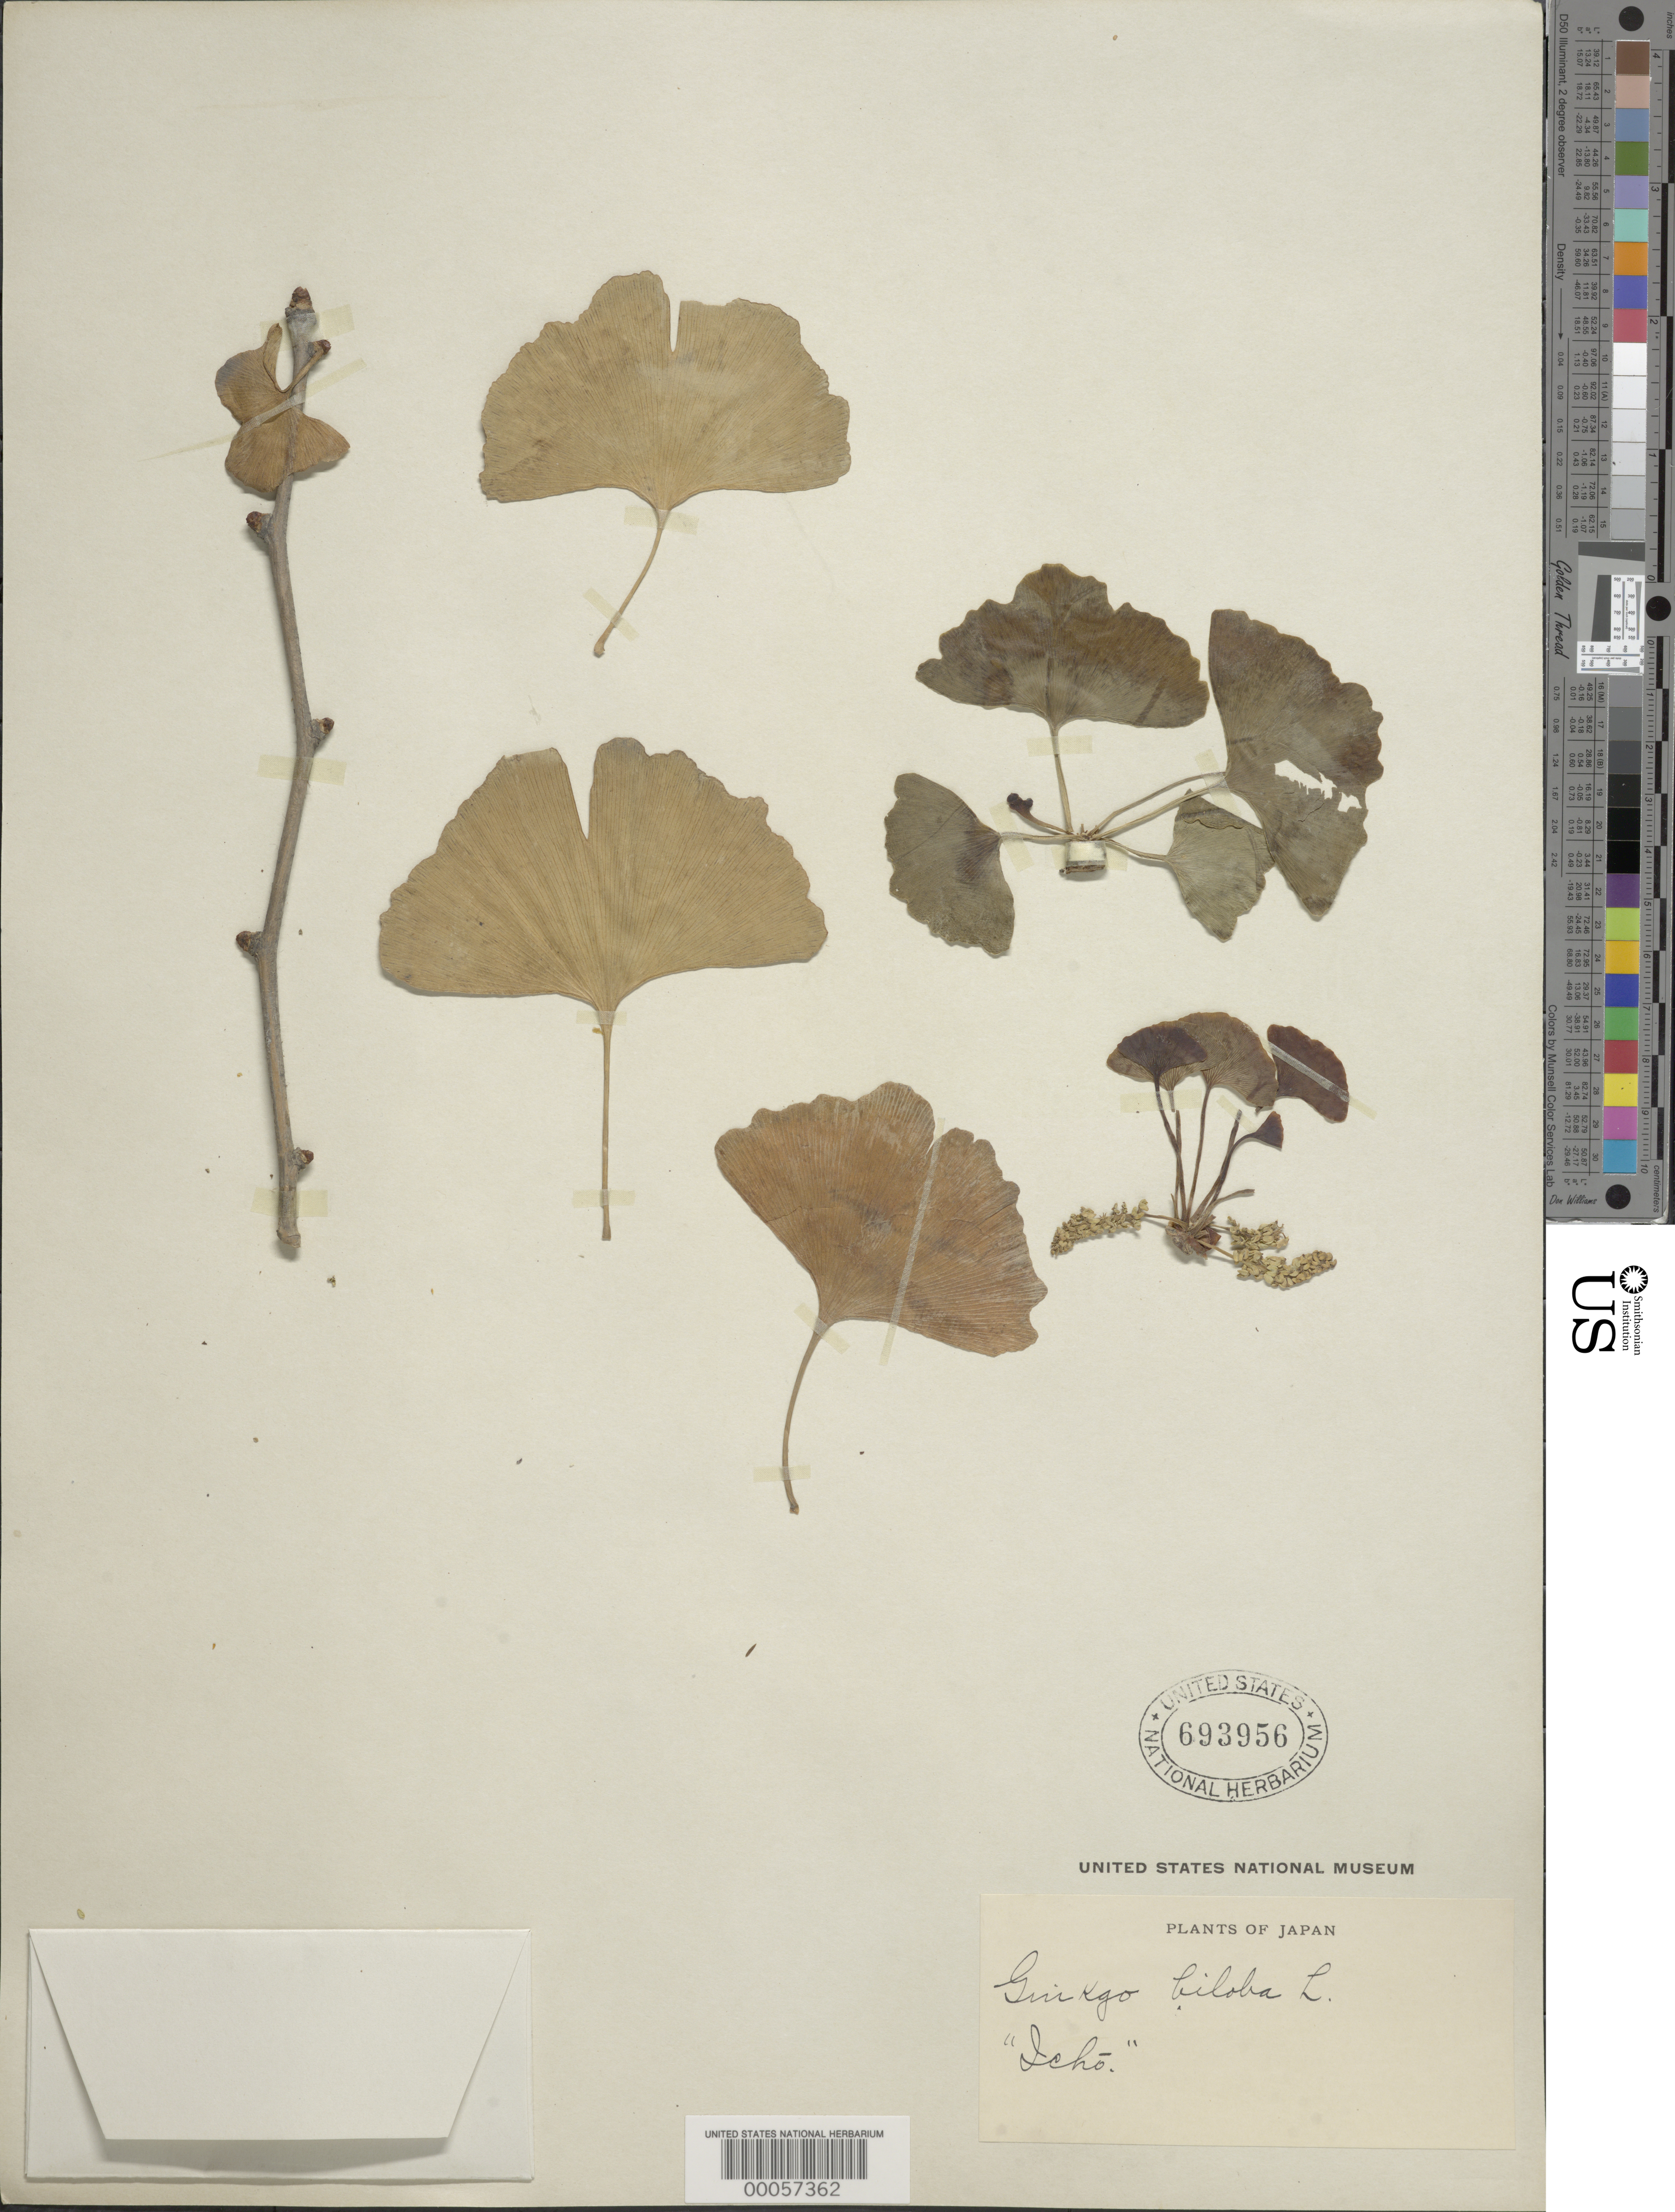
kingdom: Plantae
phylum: Tracheophyta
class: Ginkgoopsida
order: Ginkgoales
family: Ginkgoaceae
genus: Ginkgo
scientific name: Ginkgo biloba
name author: L.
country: Japan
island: Honshu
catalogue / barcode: US 693956